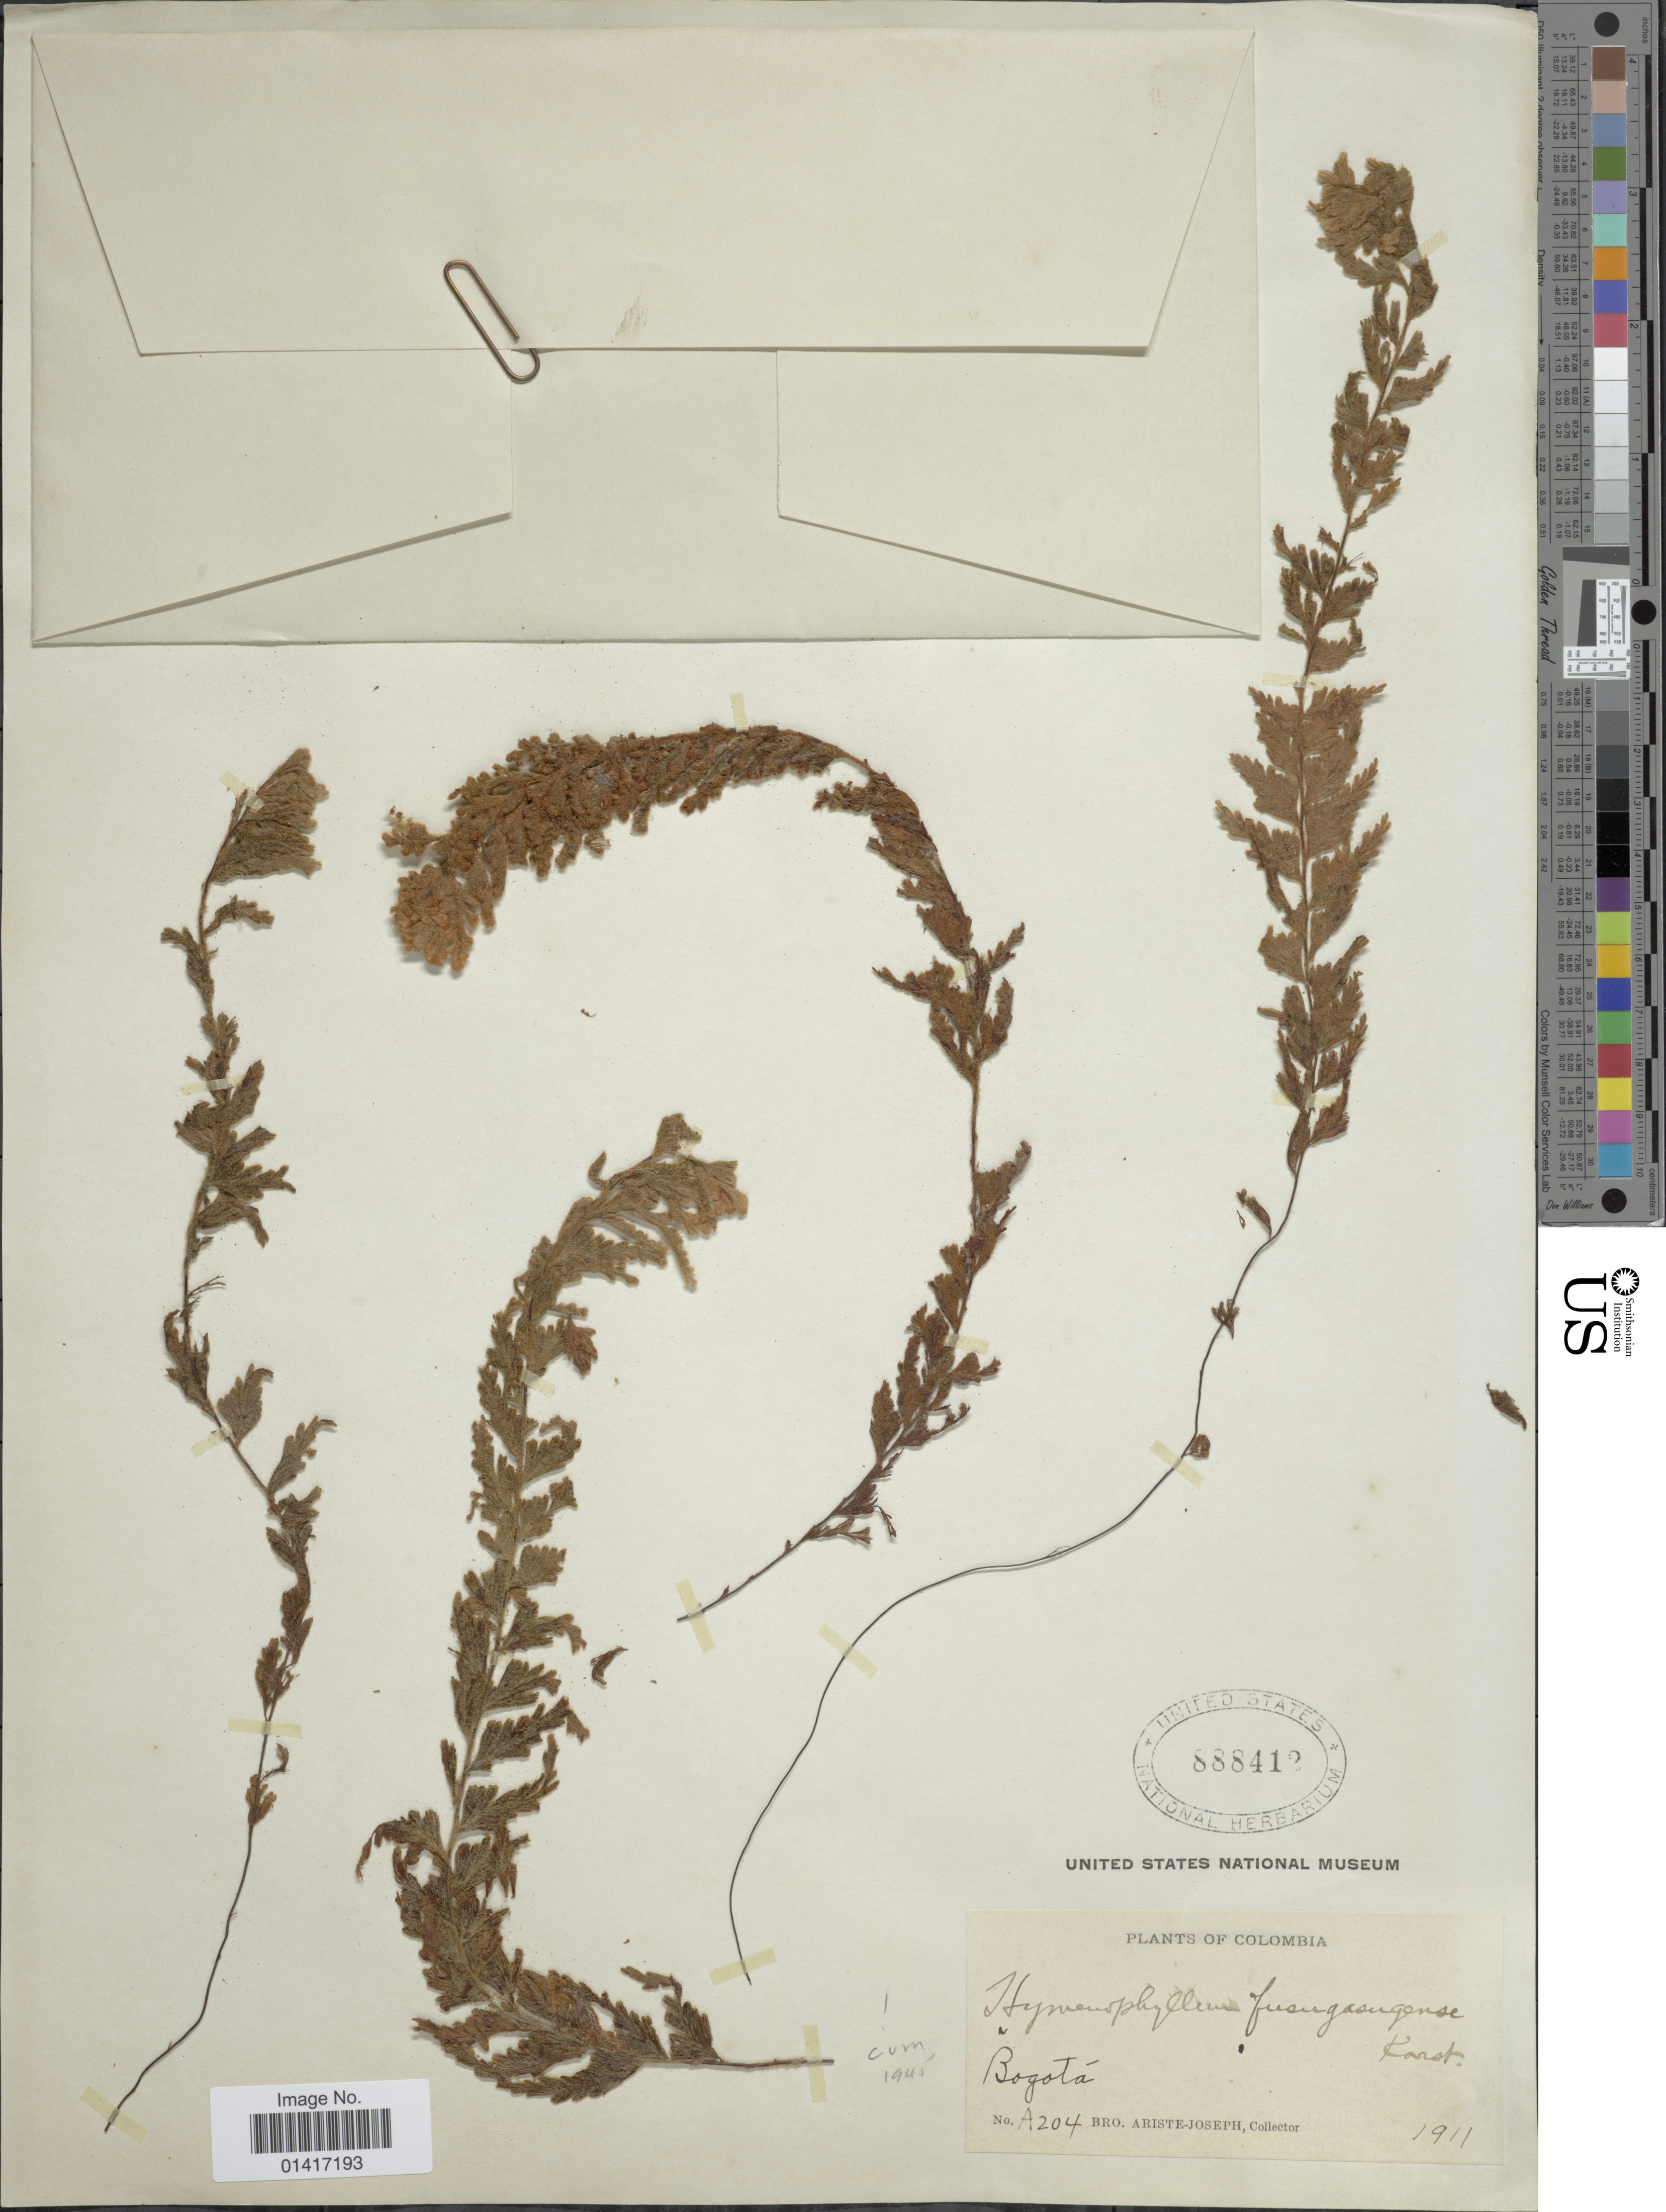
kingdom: Plantae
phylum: Tracheophyta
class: Polypodiopsida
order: Hymenophyllales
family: Hymenophyllaceae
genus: Hymenophyllum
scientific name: Hymenophyllum tomentosum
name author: Kunze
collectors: Bro. Ariste-Joseph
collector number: A204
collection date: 1911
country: Colombia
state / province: Bogota D.C.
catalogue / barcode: US 888412